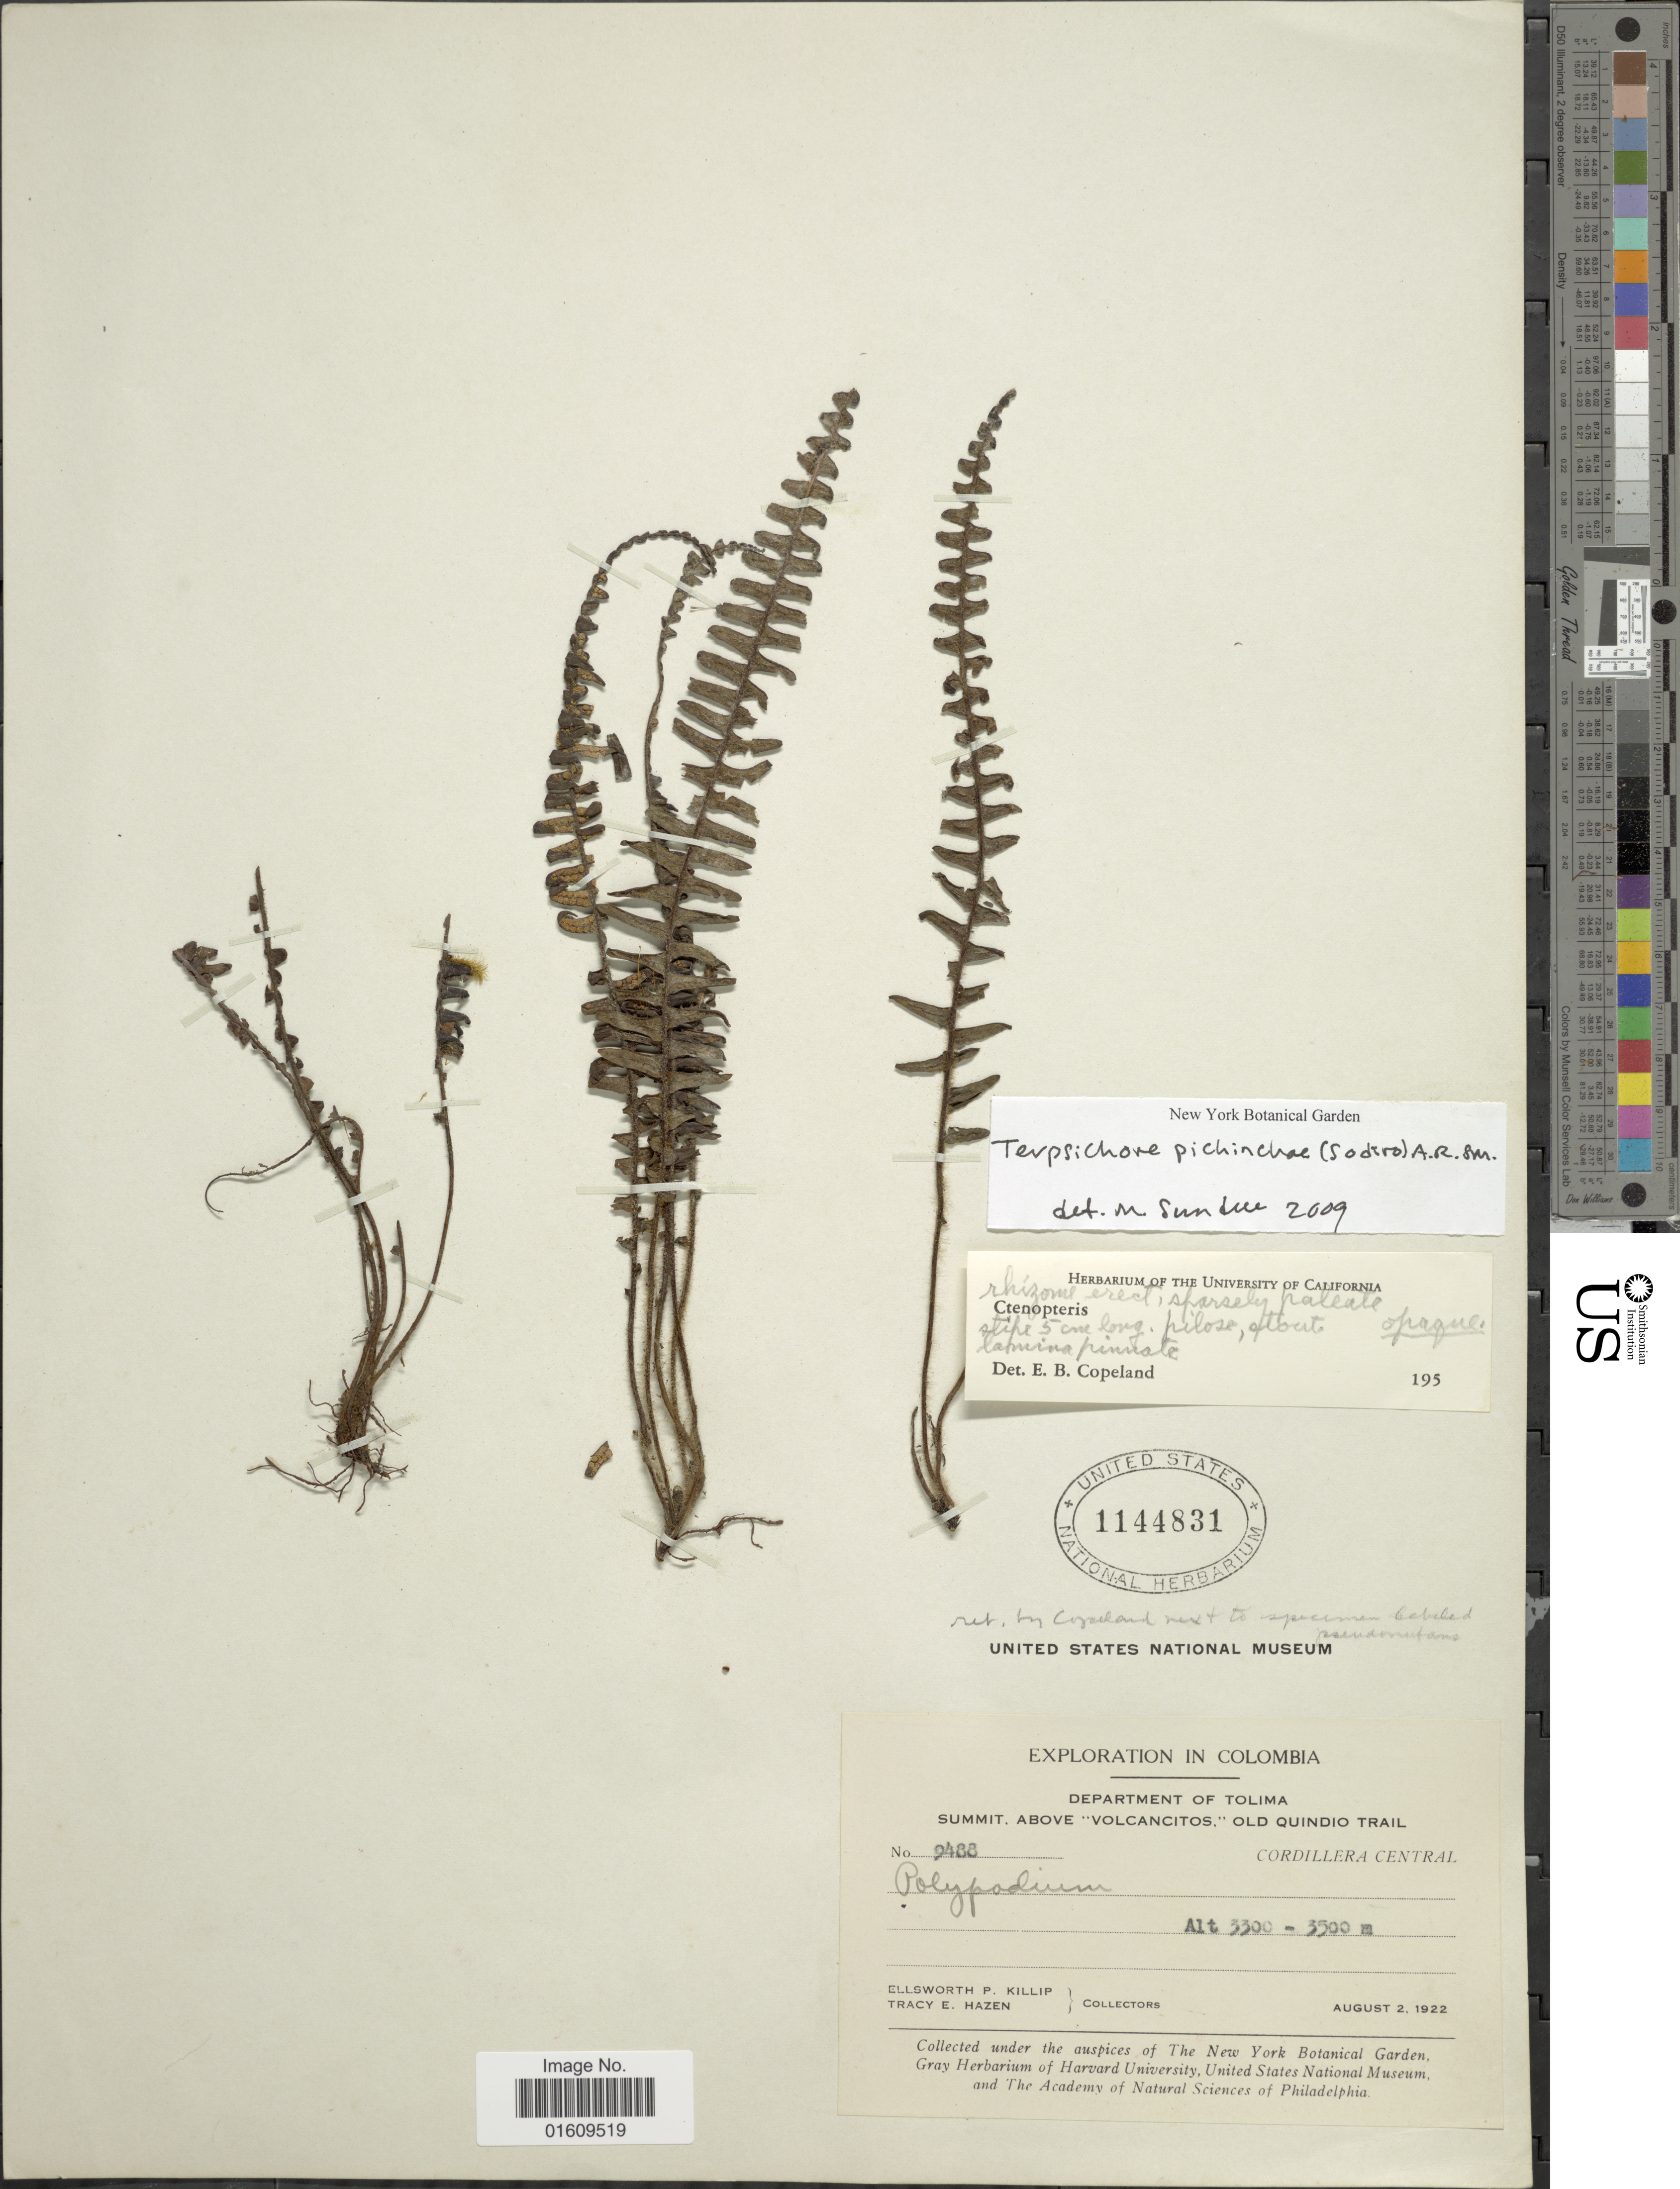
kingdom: Plantae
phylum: Tracheophyta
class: Polypodiopsida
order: Polypodiales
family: Polypodiaceae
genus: Ascogrammitis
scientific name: Ascogrammitis pichinchae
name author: (Sod.) Sundue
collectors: E. P. Killip & T. E. Hazen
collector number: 9488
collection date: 1922-08-02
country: Colombia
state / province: Tolima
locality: Departement of Tolima, Summit, above "Volcancitos, "old Quindio Trail, Cordillera Central.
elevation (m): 3300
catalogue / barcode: US 1144831